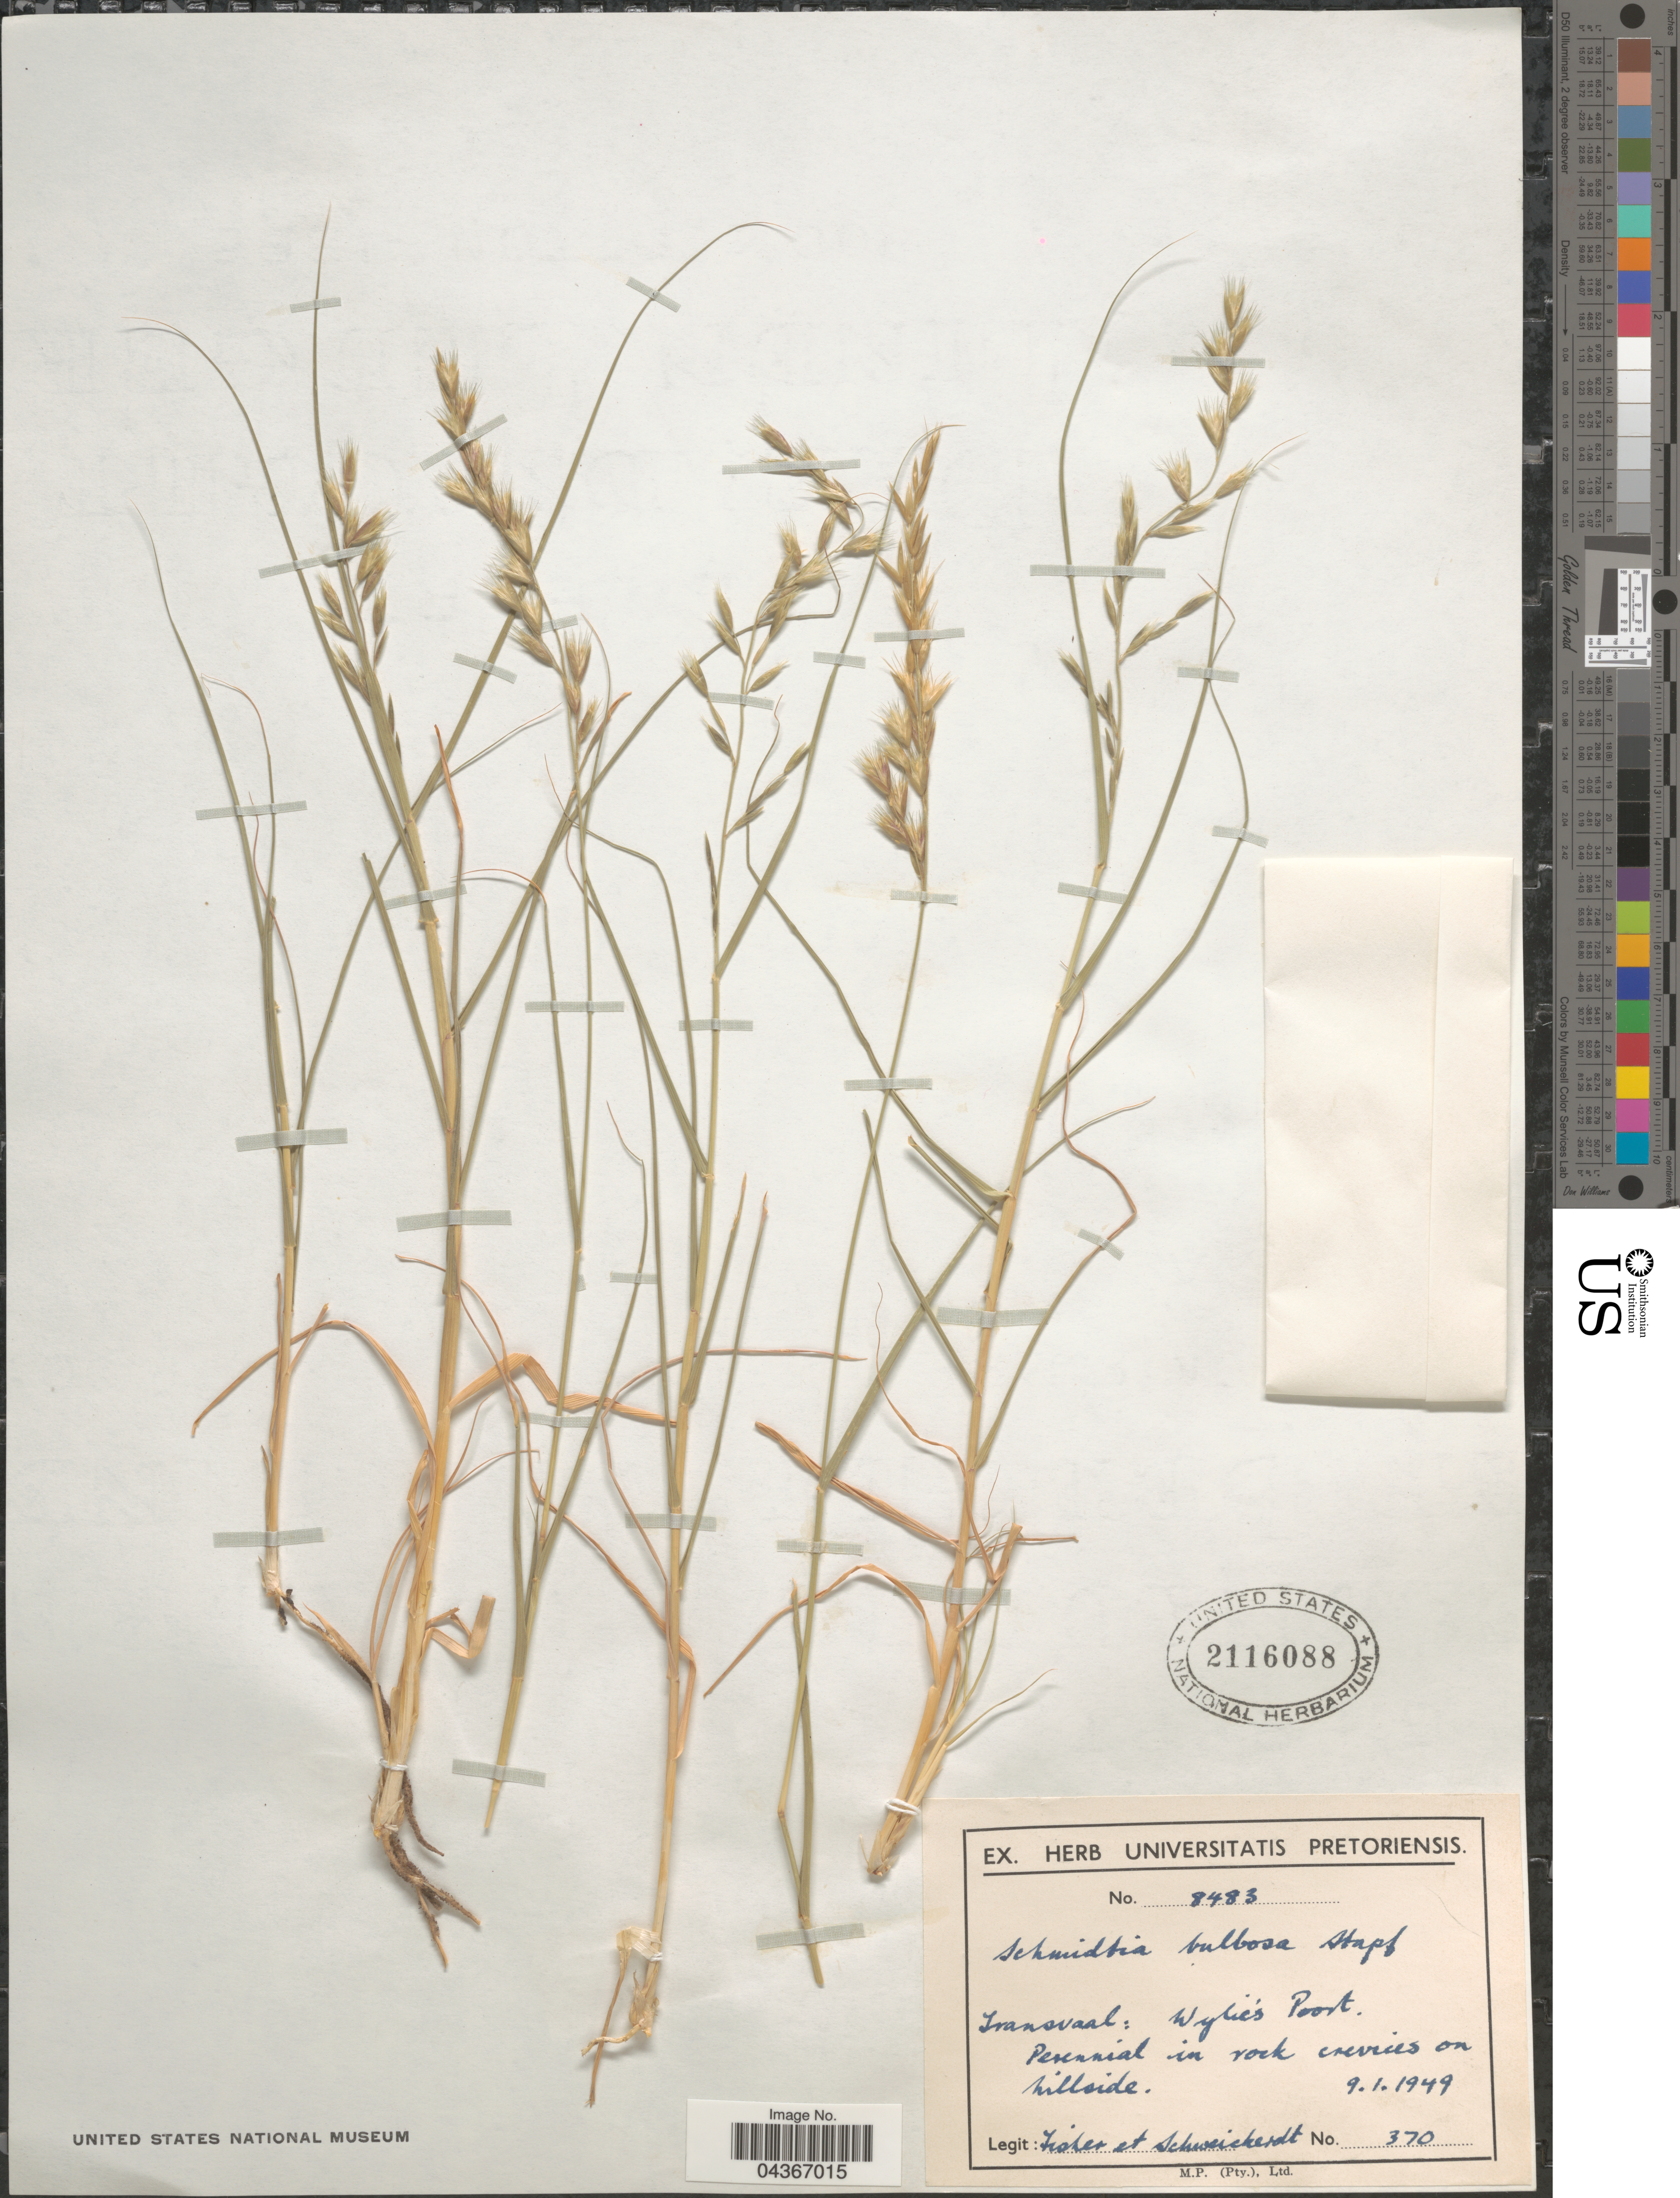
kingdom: Plantae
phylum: Tracheophyta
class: Liliopsida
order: Poales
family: Poaceae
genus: Schmidtia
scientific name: Schmidtia pappophoroides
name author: Steud. ex J.A. Schmidt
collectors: -- Fisher & -. Schweickerdt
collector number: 370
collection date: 1949-01-09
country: South Africa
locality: Transvaal: Wylie's Poort. Perennial in rock crevices on hillside.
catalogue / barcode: US 2116088